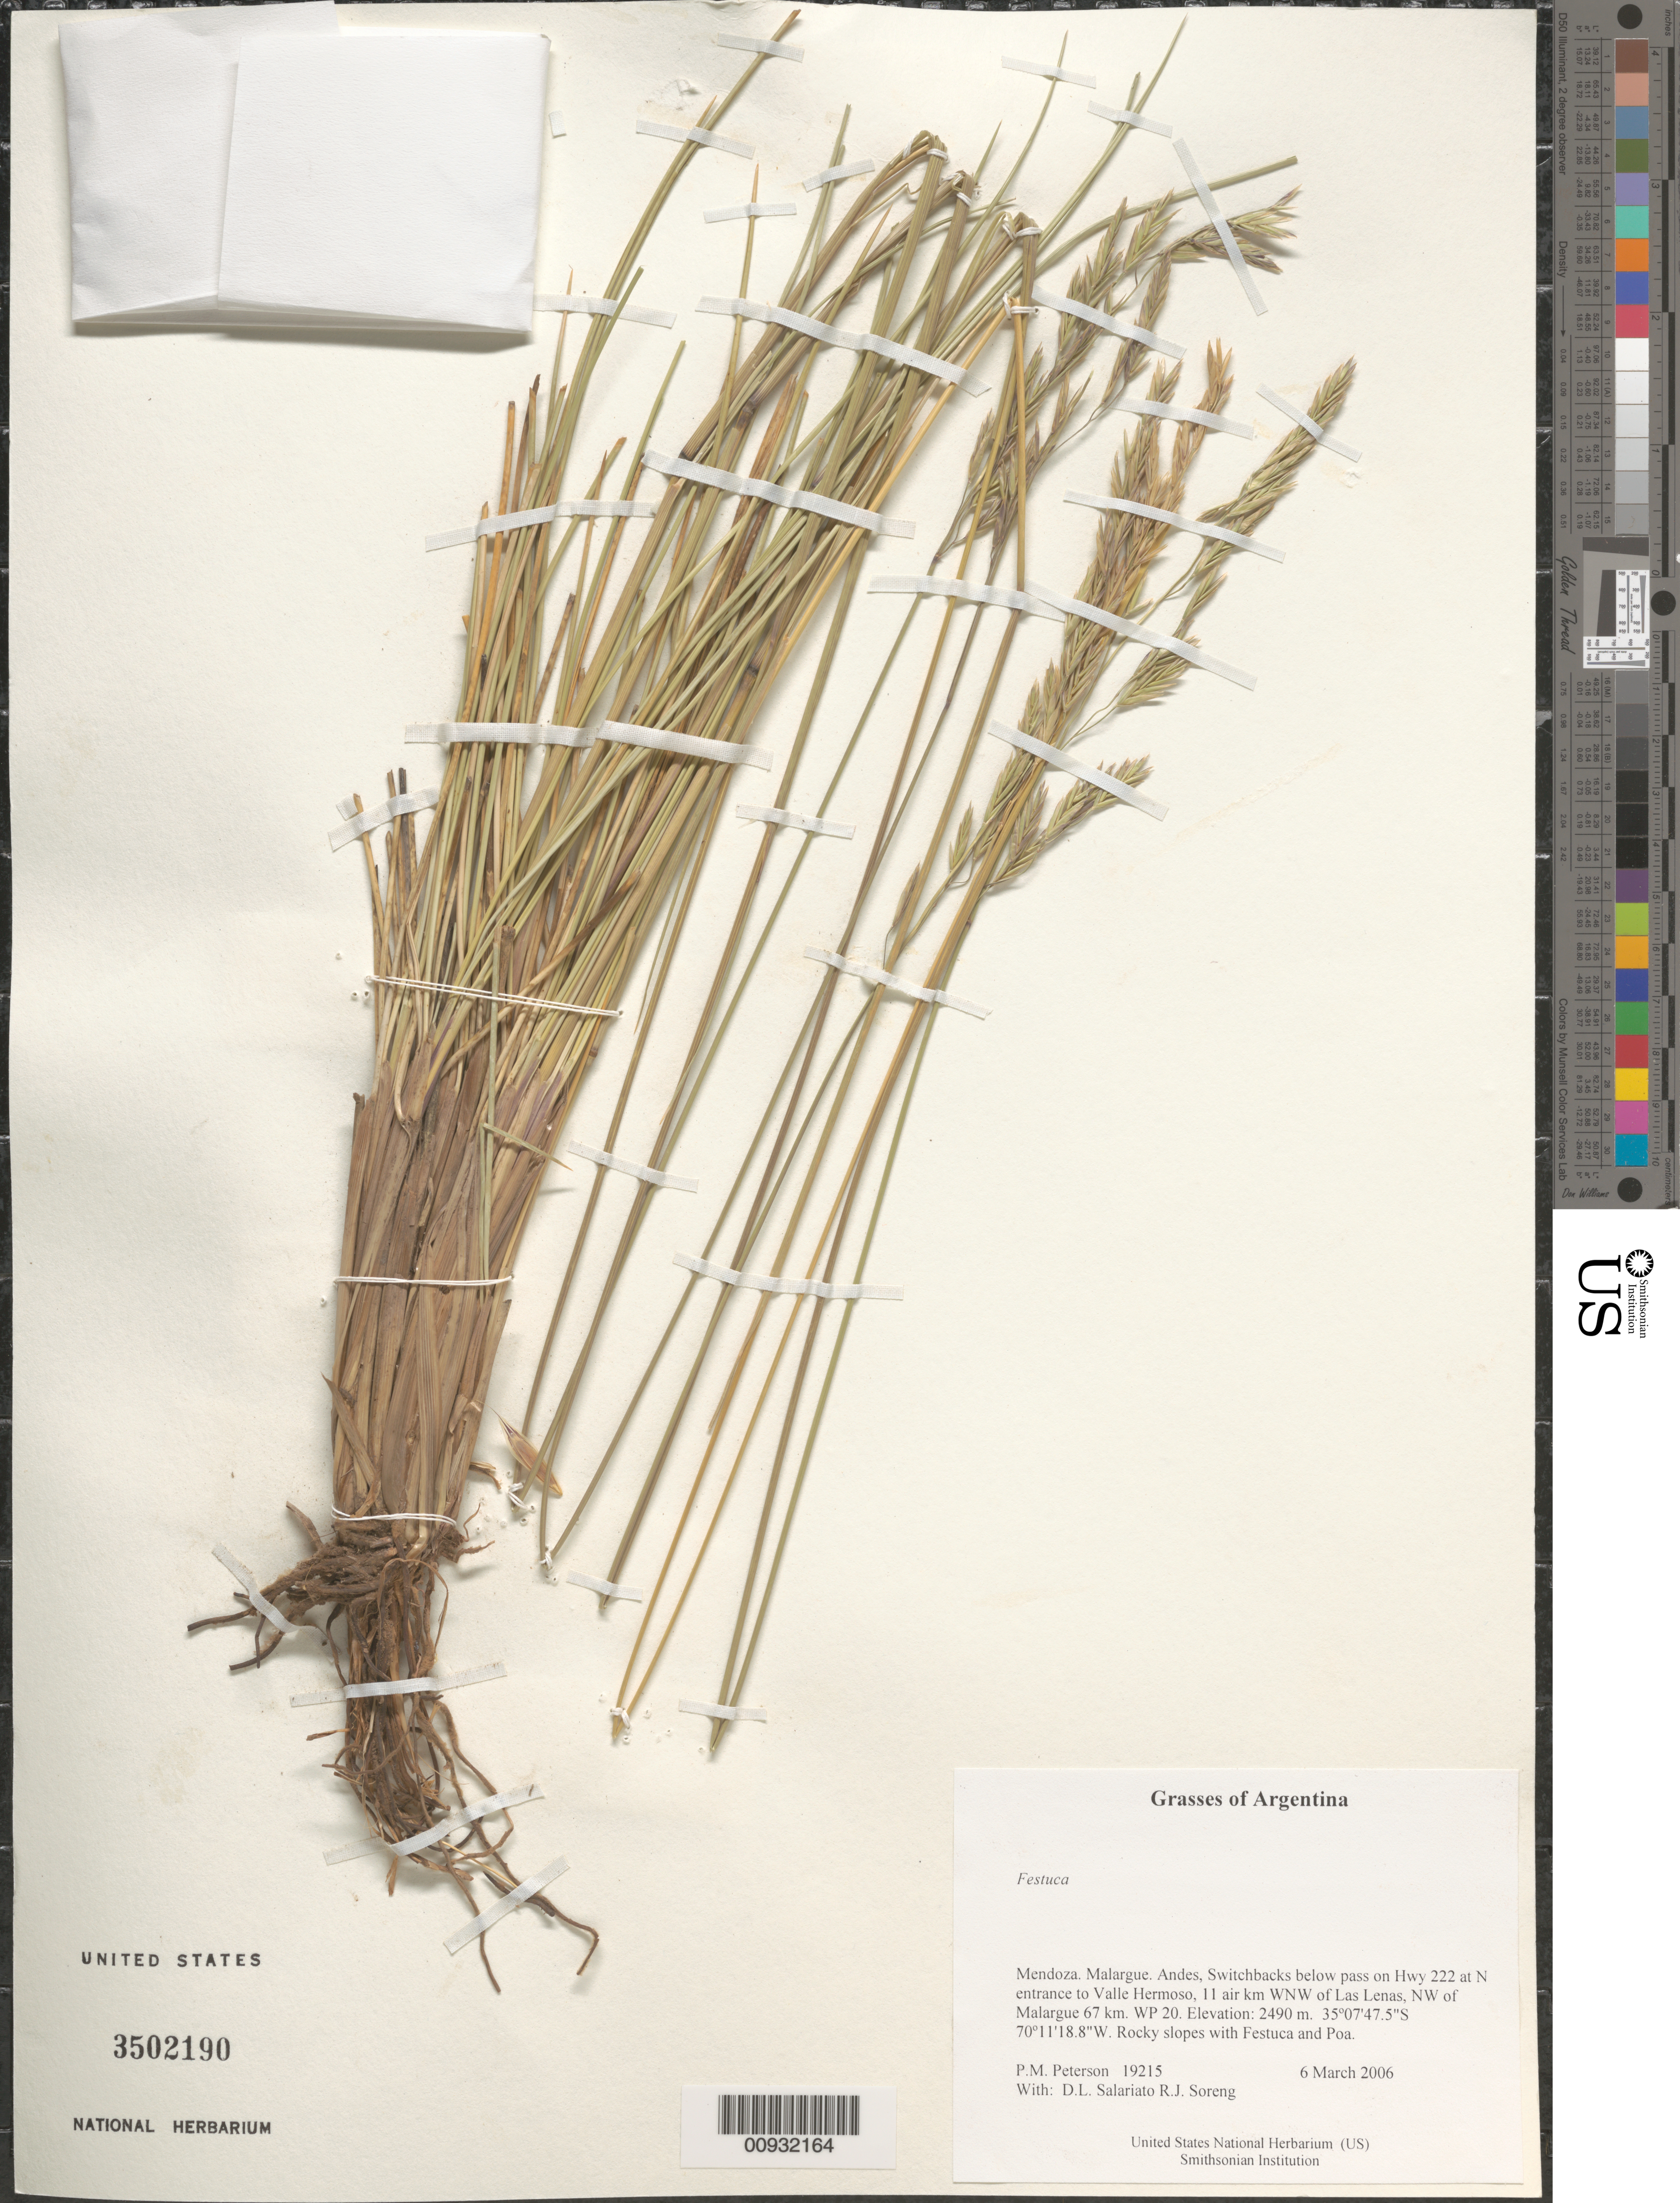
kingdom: Plantae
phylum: Tracheophyta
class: Liliopsida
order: Poales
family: Poaceae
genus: Festuca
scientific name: Festuca sp.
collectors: P. M. Peterson, R. J. Soreng, D. Salariato & A. Panizza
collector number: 19215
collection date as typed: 06 Mar 2006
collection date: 2006-03-06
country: Argentina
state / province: Mendoza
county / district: Malargue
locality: Andes, Switchbacks below pass on Hwy 222 at N entrance to Valle Hermoso, 11 air km WNW of Las Lenas, NW of Malargue 67 km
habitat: Rocky slopes with Festuca and Poa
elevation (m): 2490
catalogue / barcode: US 3502190